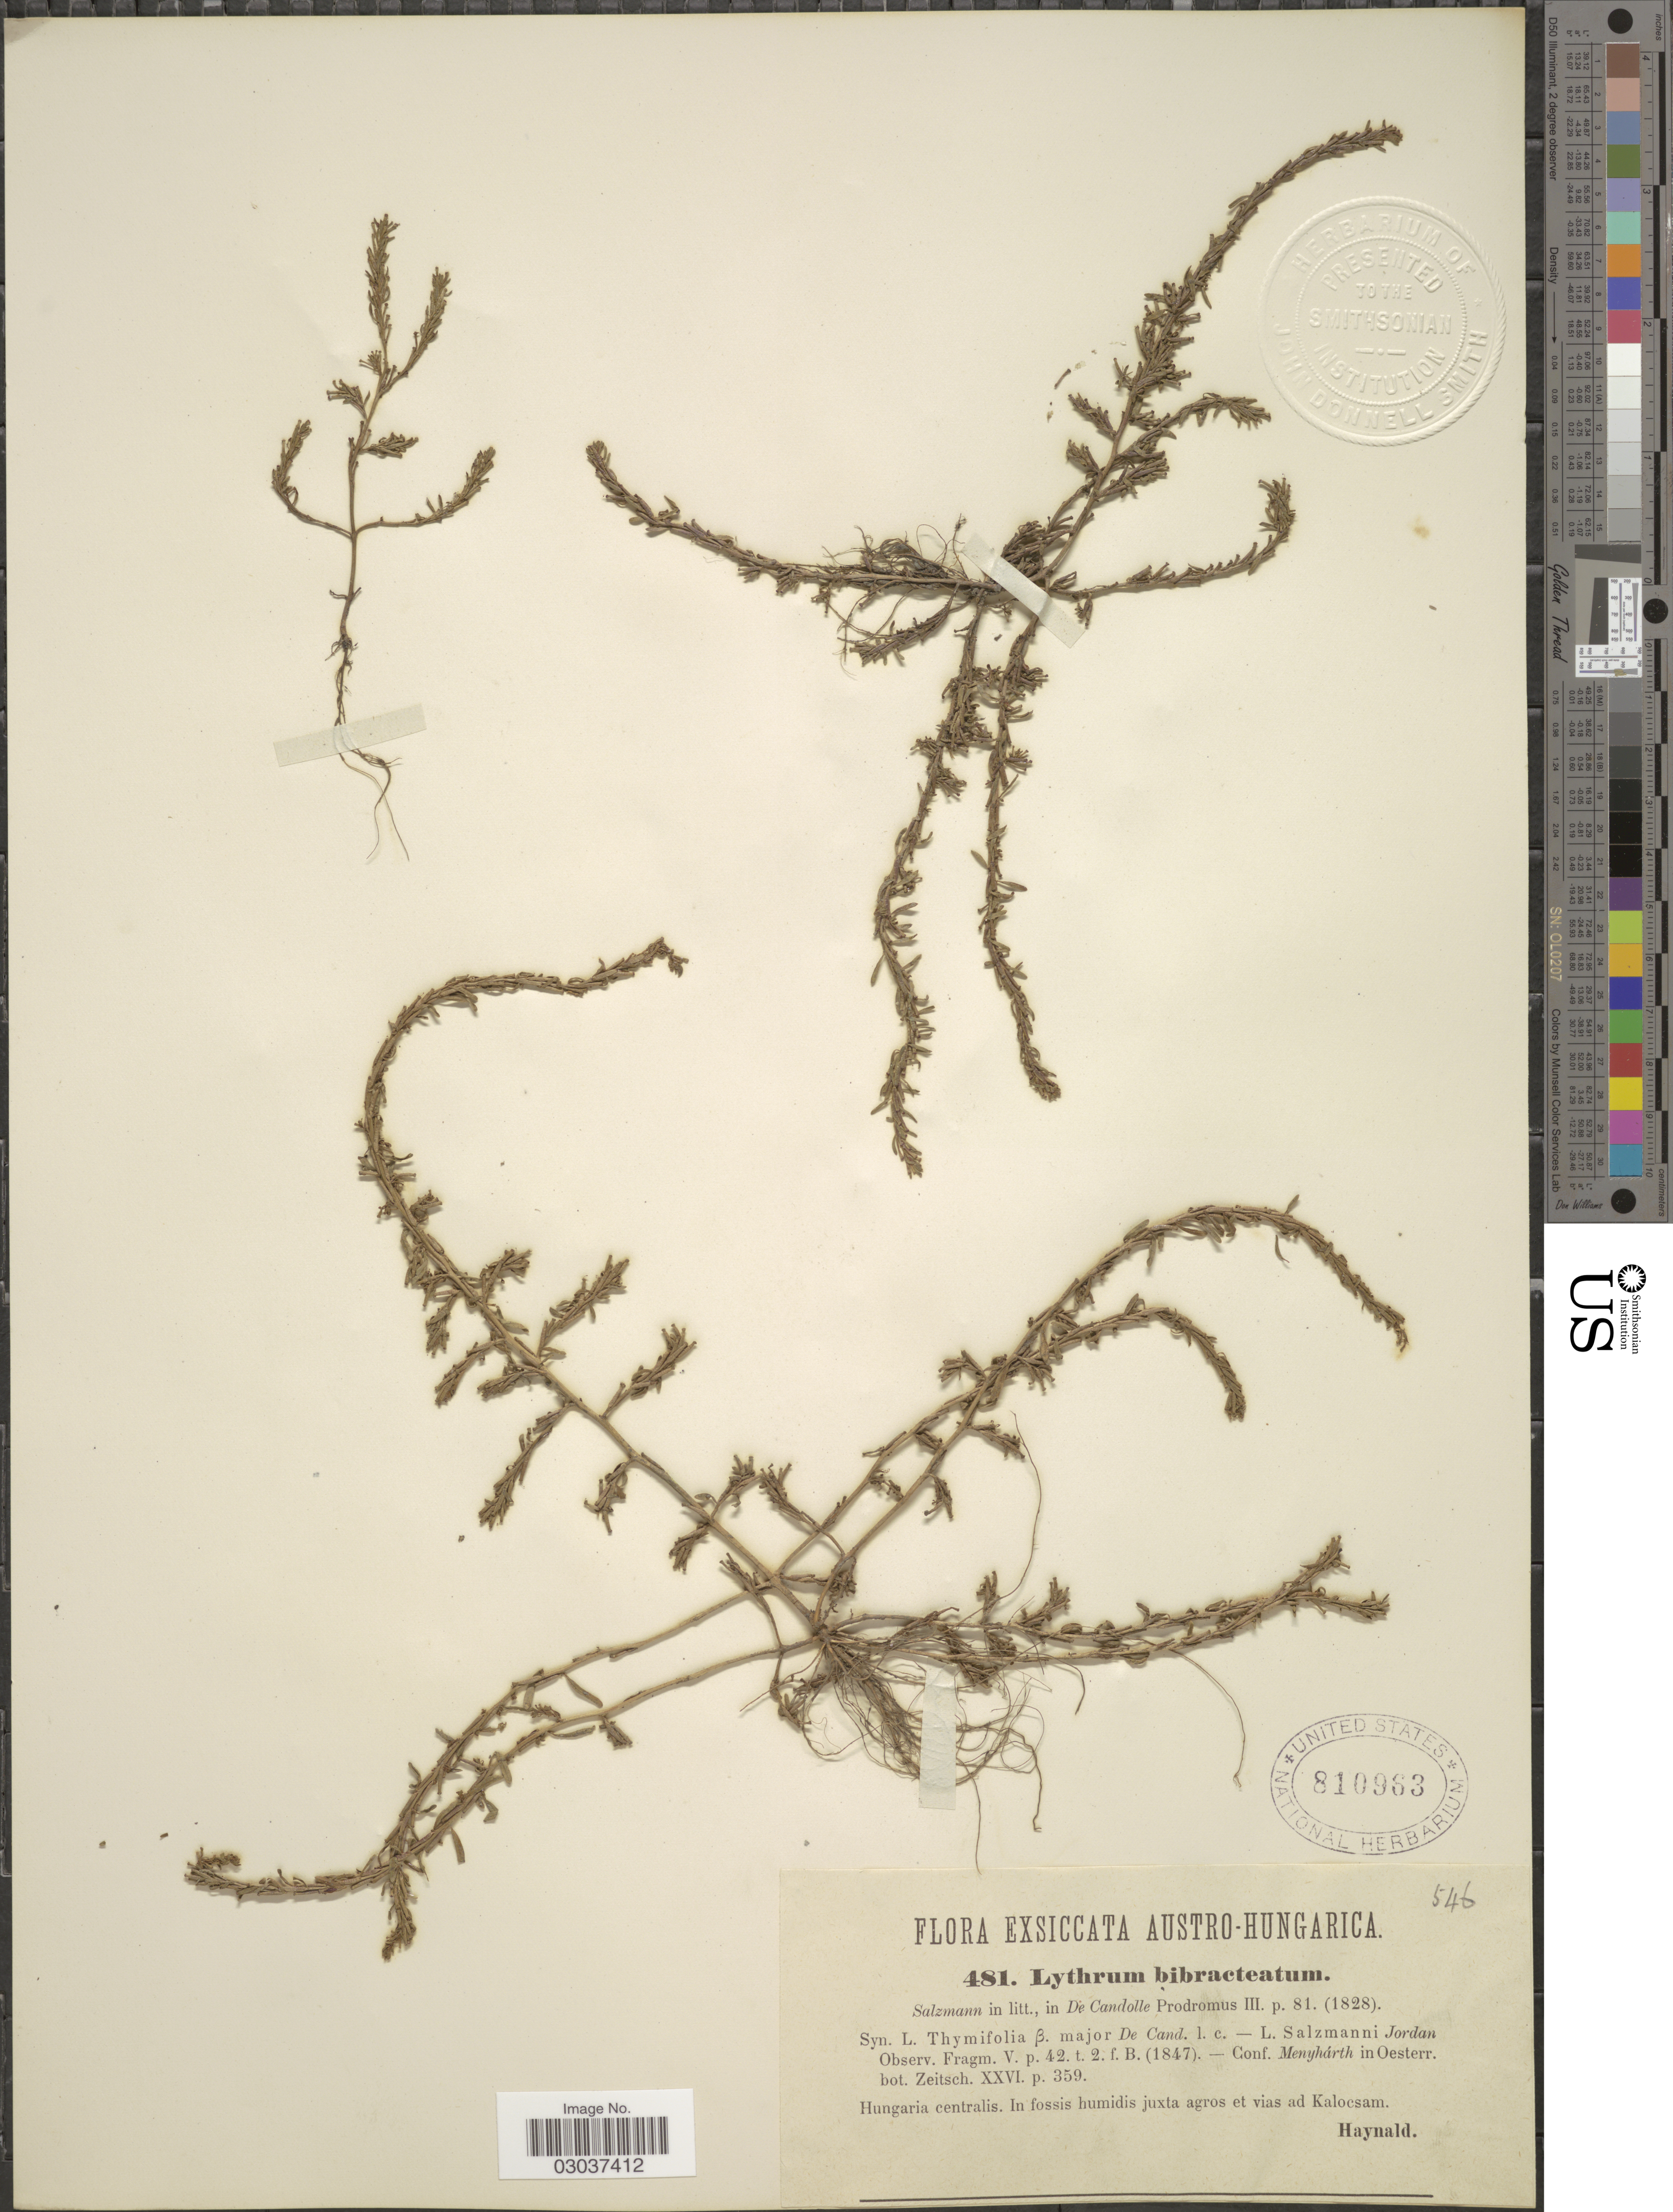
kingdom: Plantae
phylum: Tracheophyta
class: Magnoliopsida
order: Myrtales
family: Lythraceae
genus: Lythrum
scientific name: Lythrum bibracteatum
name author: Salzm. ex DC.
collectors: -. Haynald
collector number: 481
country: Hungary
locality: Austro-Hungarica. Hungaria centralis. In fossis humidis juxta agros et vias ad Kalocsam.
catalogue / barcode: US 810963